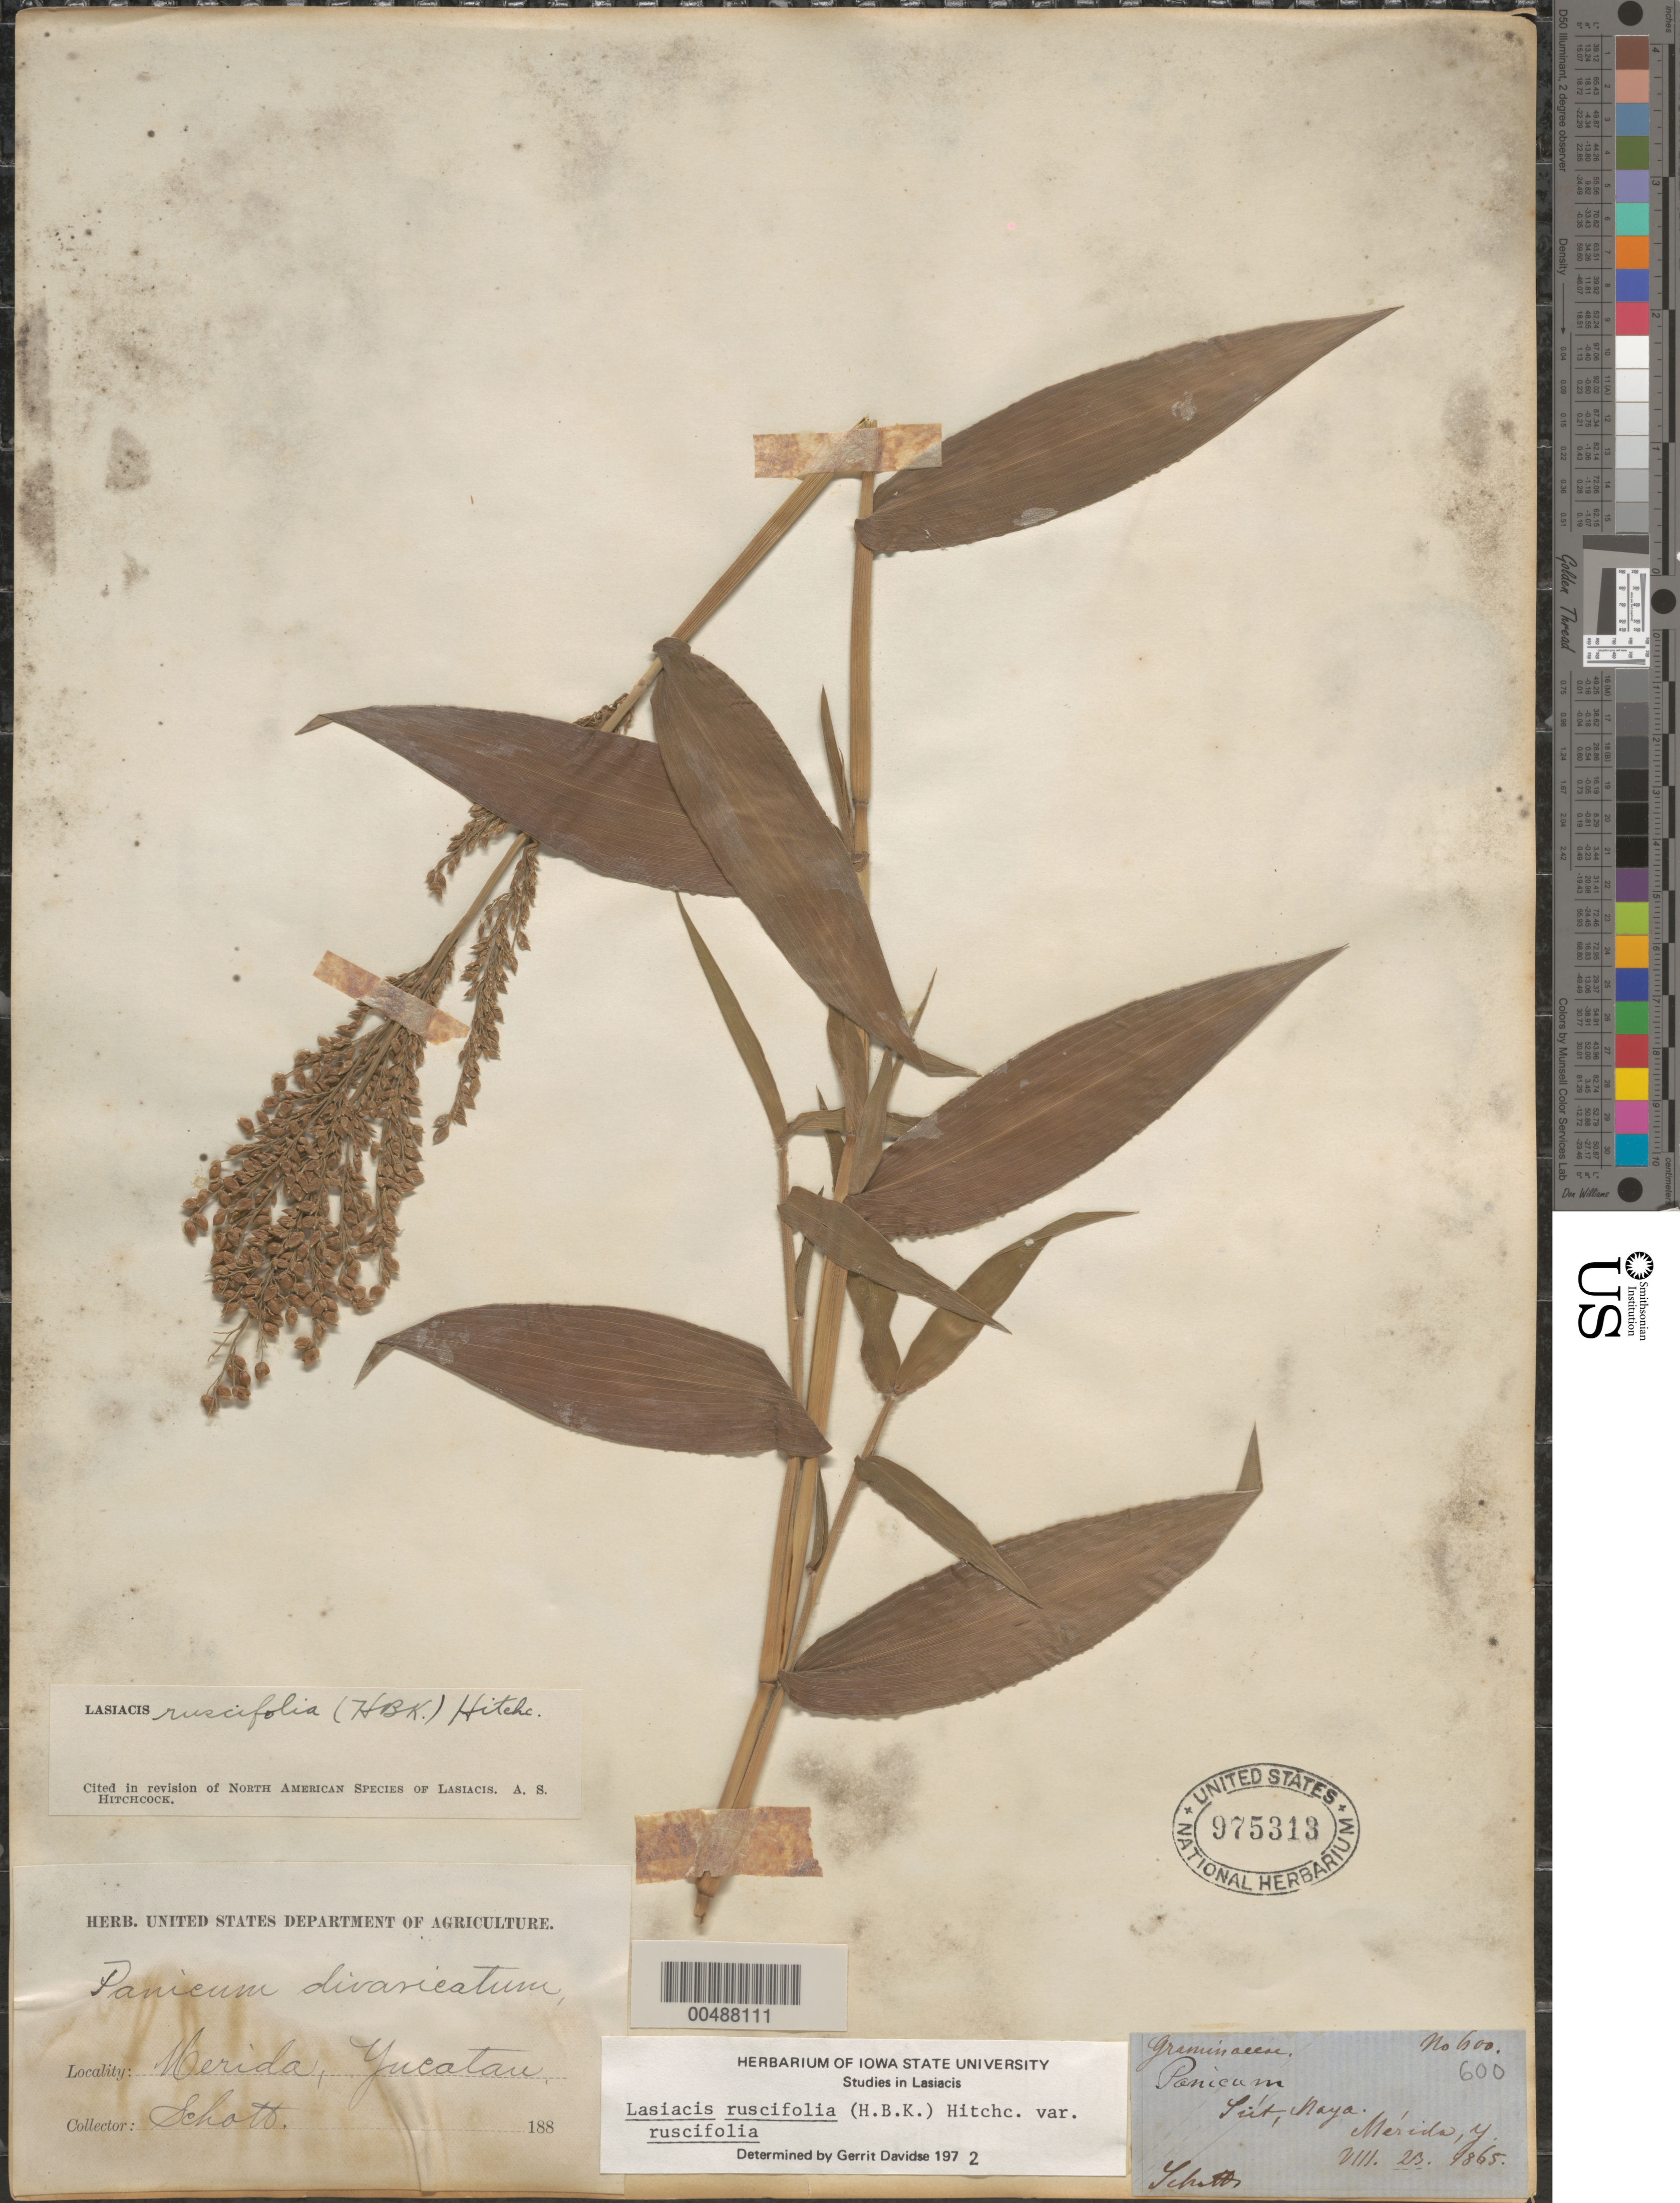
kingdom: Plantae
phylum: Tracheophyta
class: Liliopsida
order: Poales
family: Poaceae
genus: Lasiacis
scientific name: Lasiacis ruscifolia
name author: (Kunth) Hitchc.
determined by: Davidse, Gerrit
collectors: Schott, --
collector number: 600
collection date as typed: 23 Aug 1865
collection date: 1865-08-23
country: Mexico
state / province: Yucatan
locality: Merida, S£t, Naya.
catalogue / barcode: US 975313